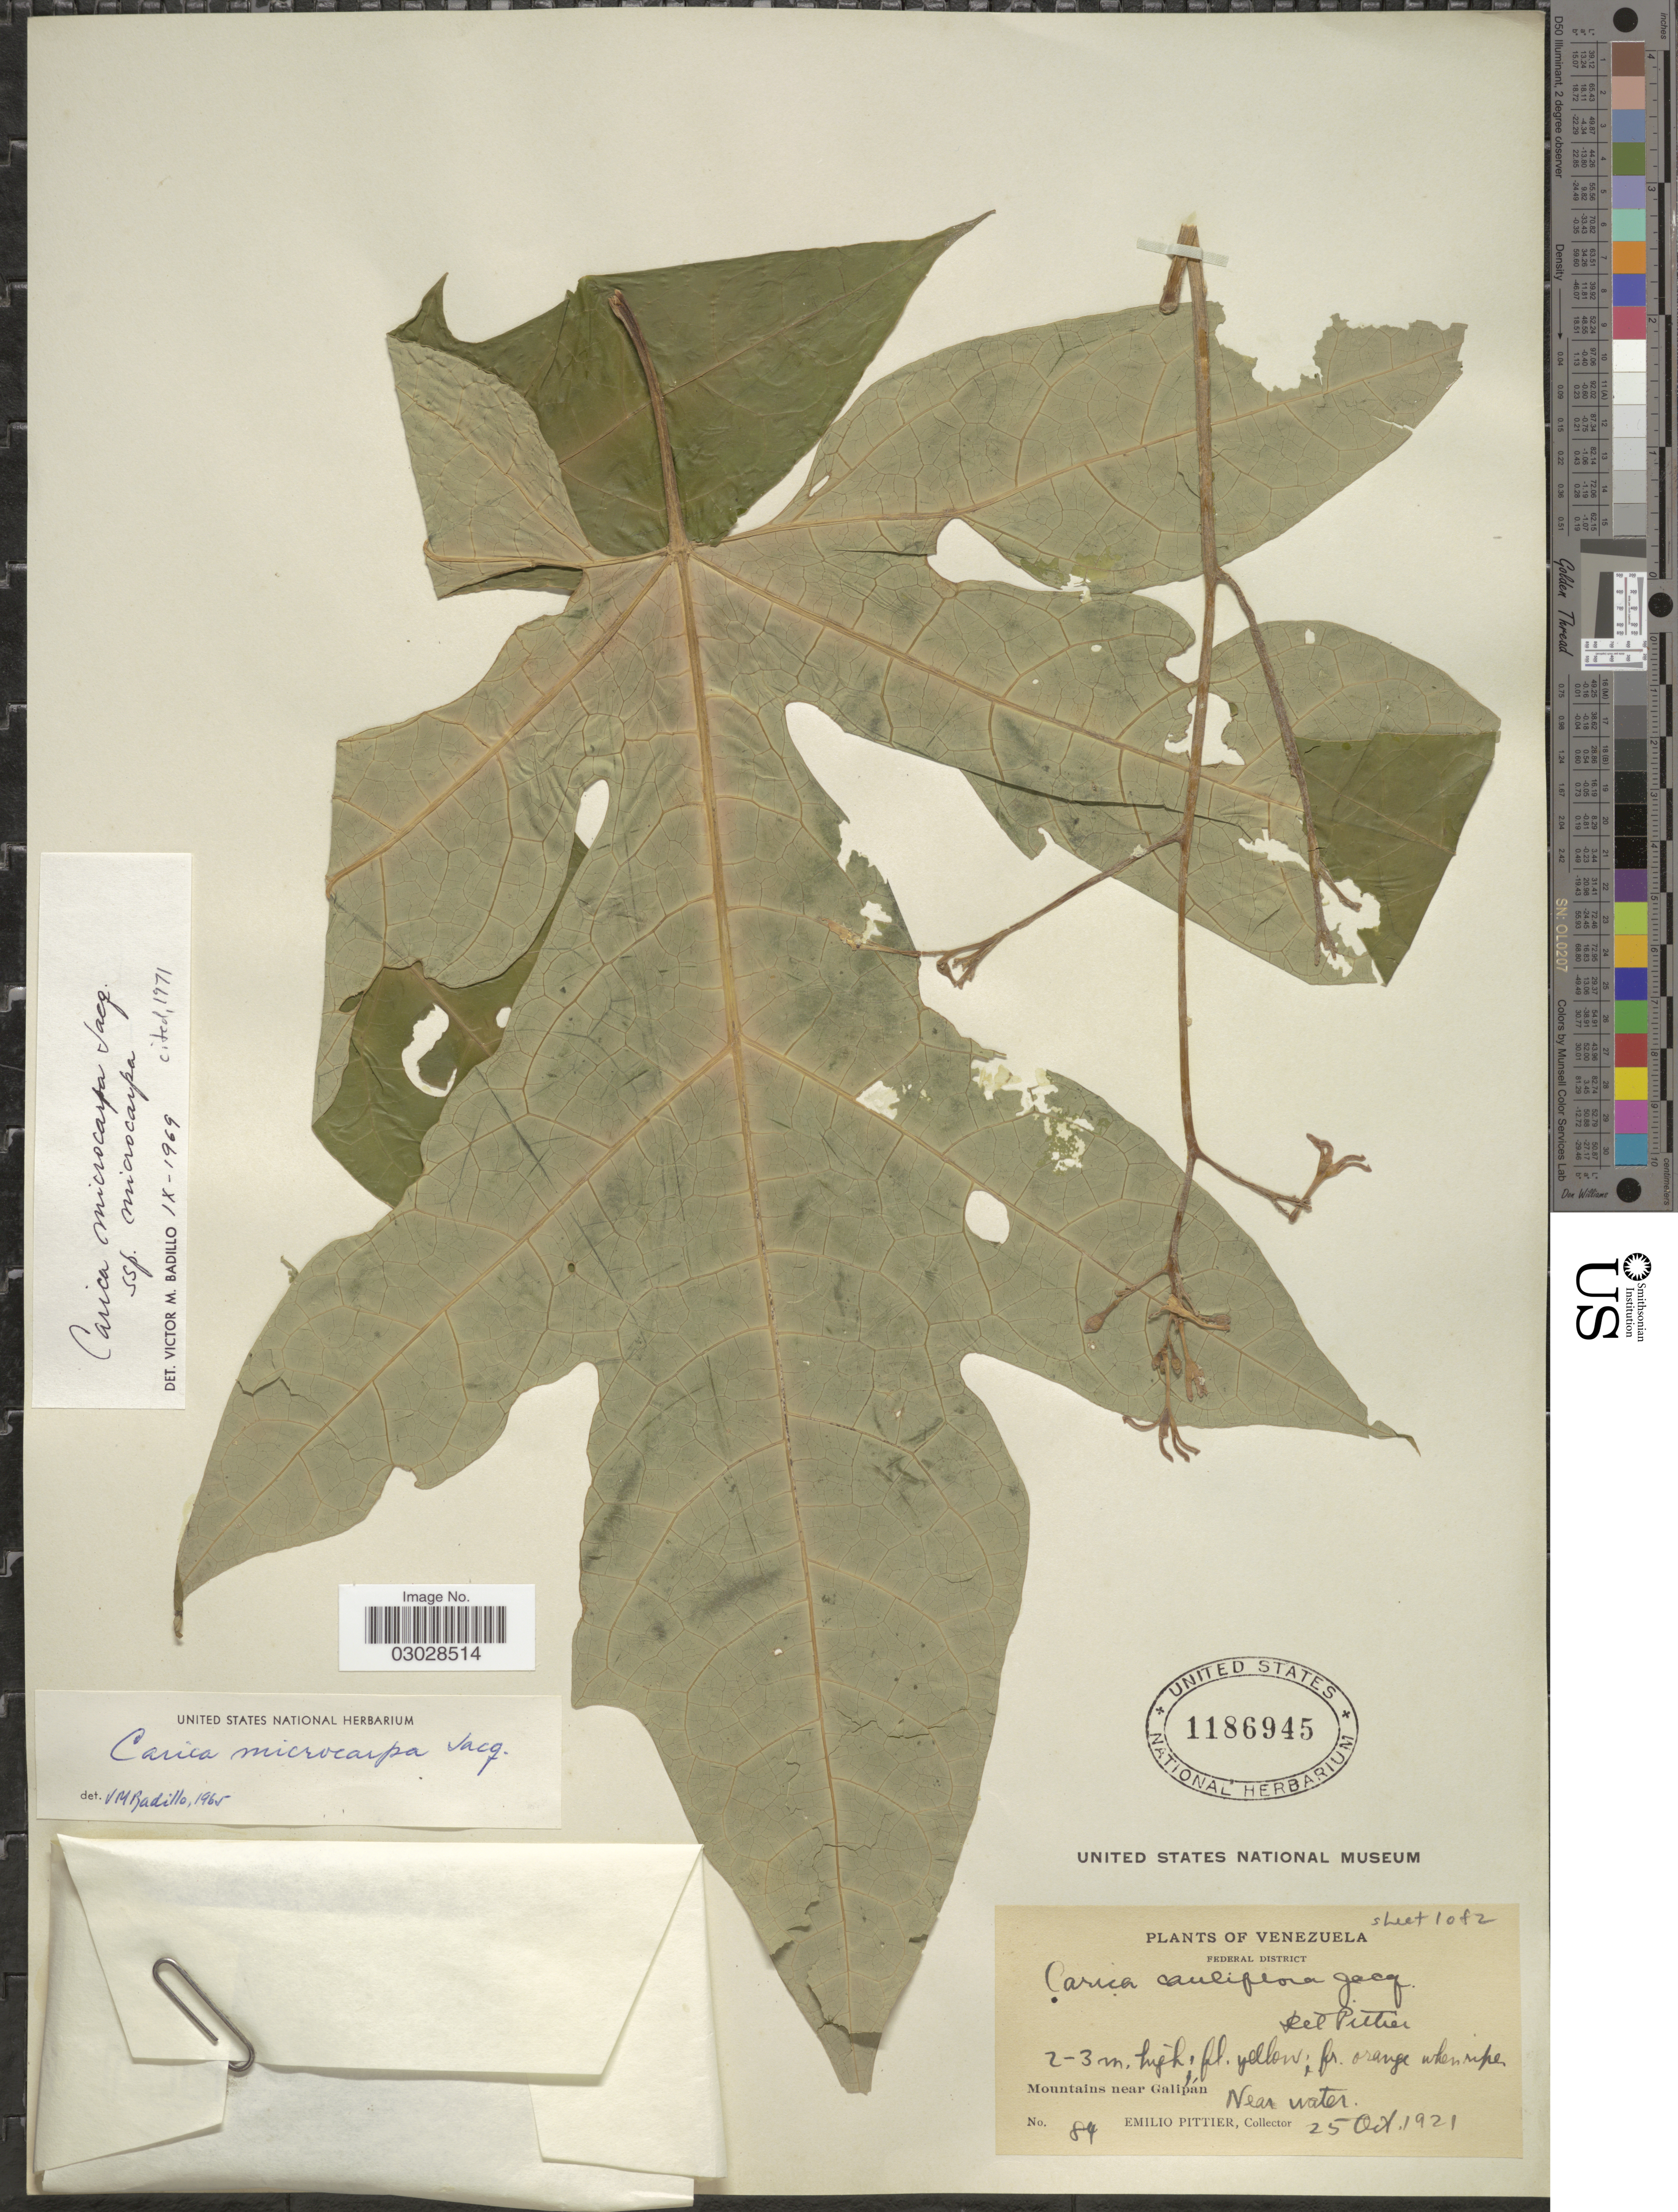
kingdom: Plantae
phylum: Tracheophyta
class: Magnoliopsida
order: Brassicales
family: Caricaceae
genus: Vasconcellea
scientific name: Vasconcellea microcarpa subsp. microcarpa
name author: (Jacq.) A. DC.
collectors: E. Pittier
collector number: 84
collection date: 1921-10-25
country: Venezuela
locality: Federal District, Mountains near Galipan, Near water.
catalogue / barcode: US 1186945